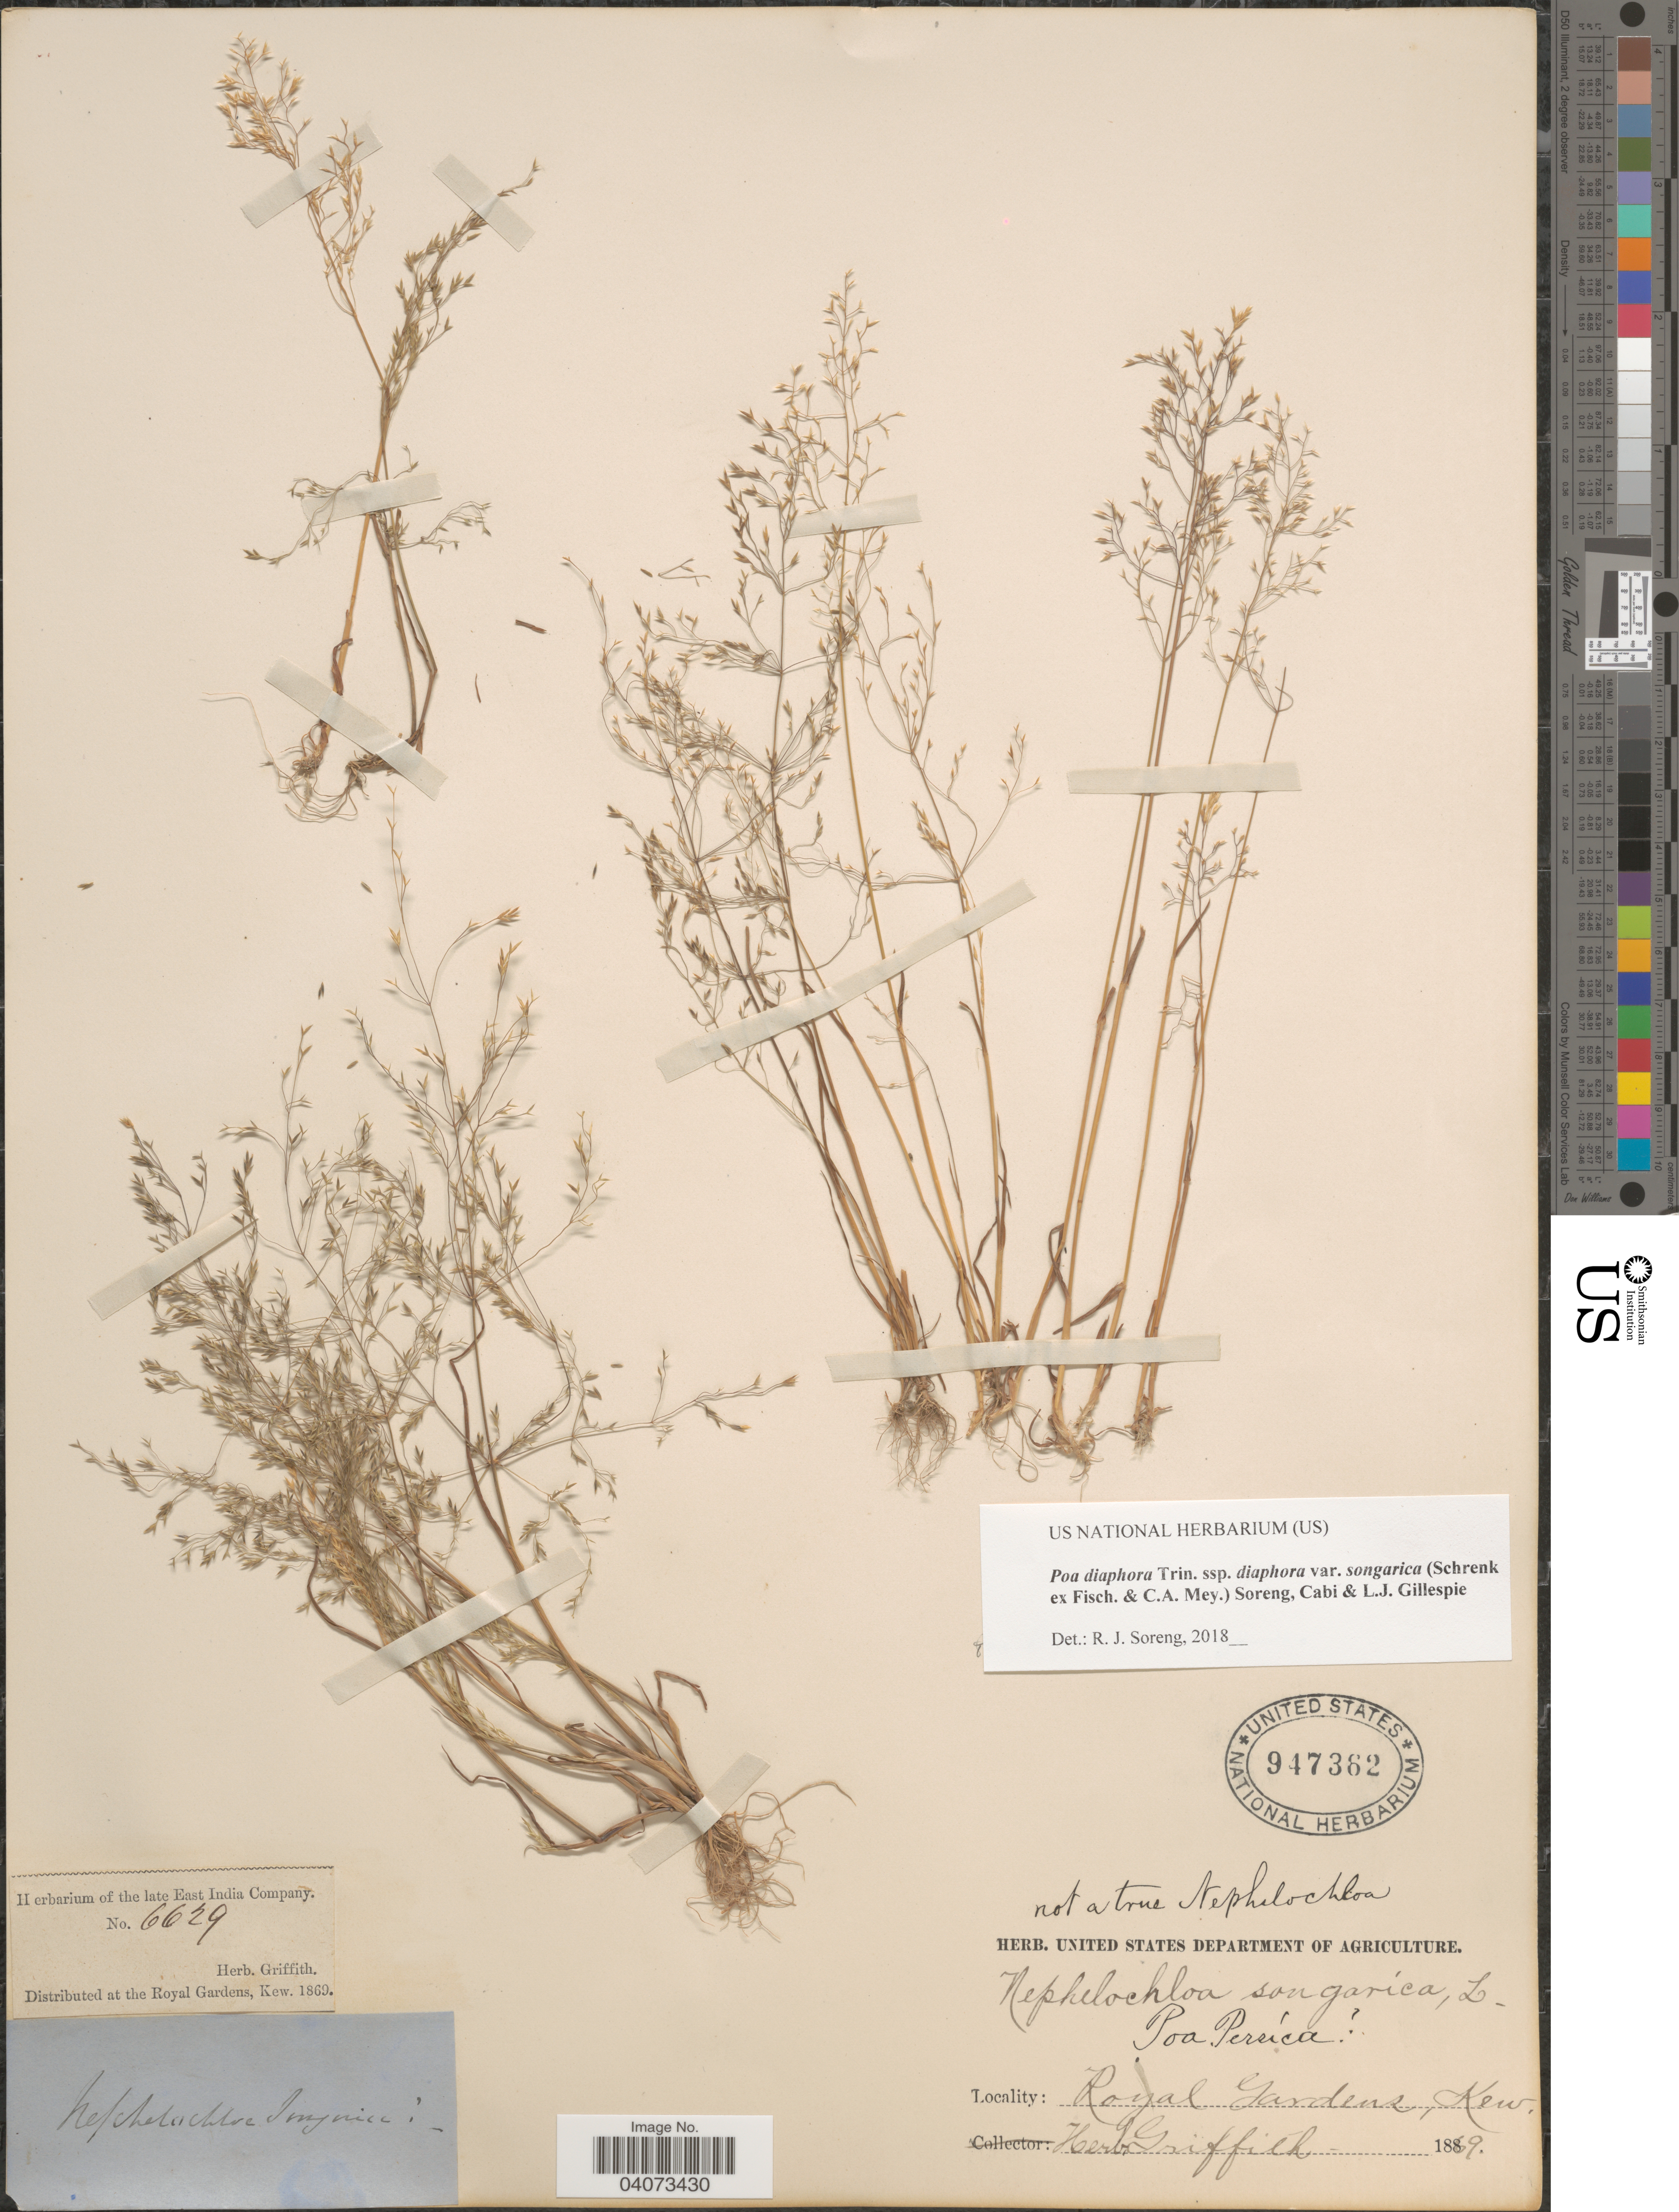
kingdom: Plantae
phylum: Tracheophyta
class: Liliopsida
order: Poales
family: Poaceae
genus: Poa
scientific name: Poa diaphora subsp. diaphora var. songarica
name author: (Schrenk ex Fisch. & C.A. Mey.) Soreng et al.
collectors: ex herb. Griffith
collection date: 1889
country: United Kingdom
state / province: England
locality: Royal Gardens, Kew.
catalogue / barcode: US 947362